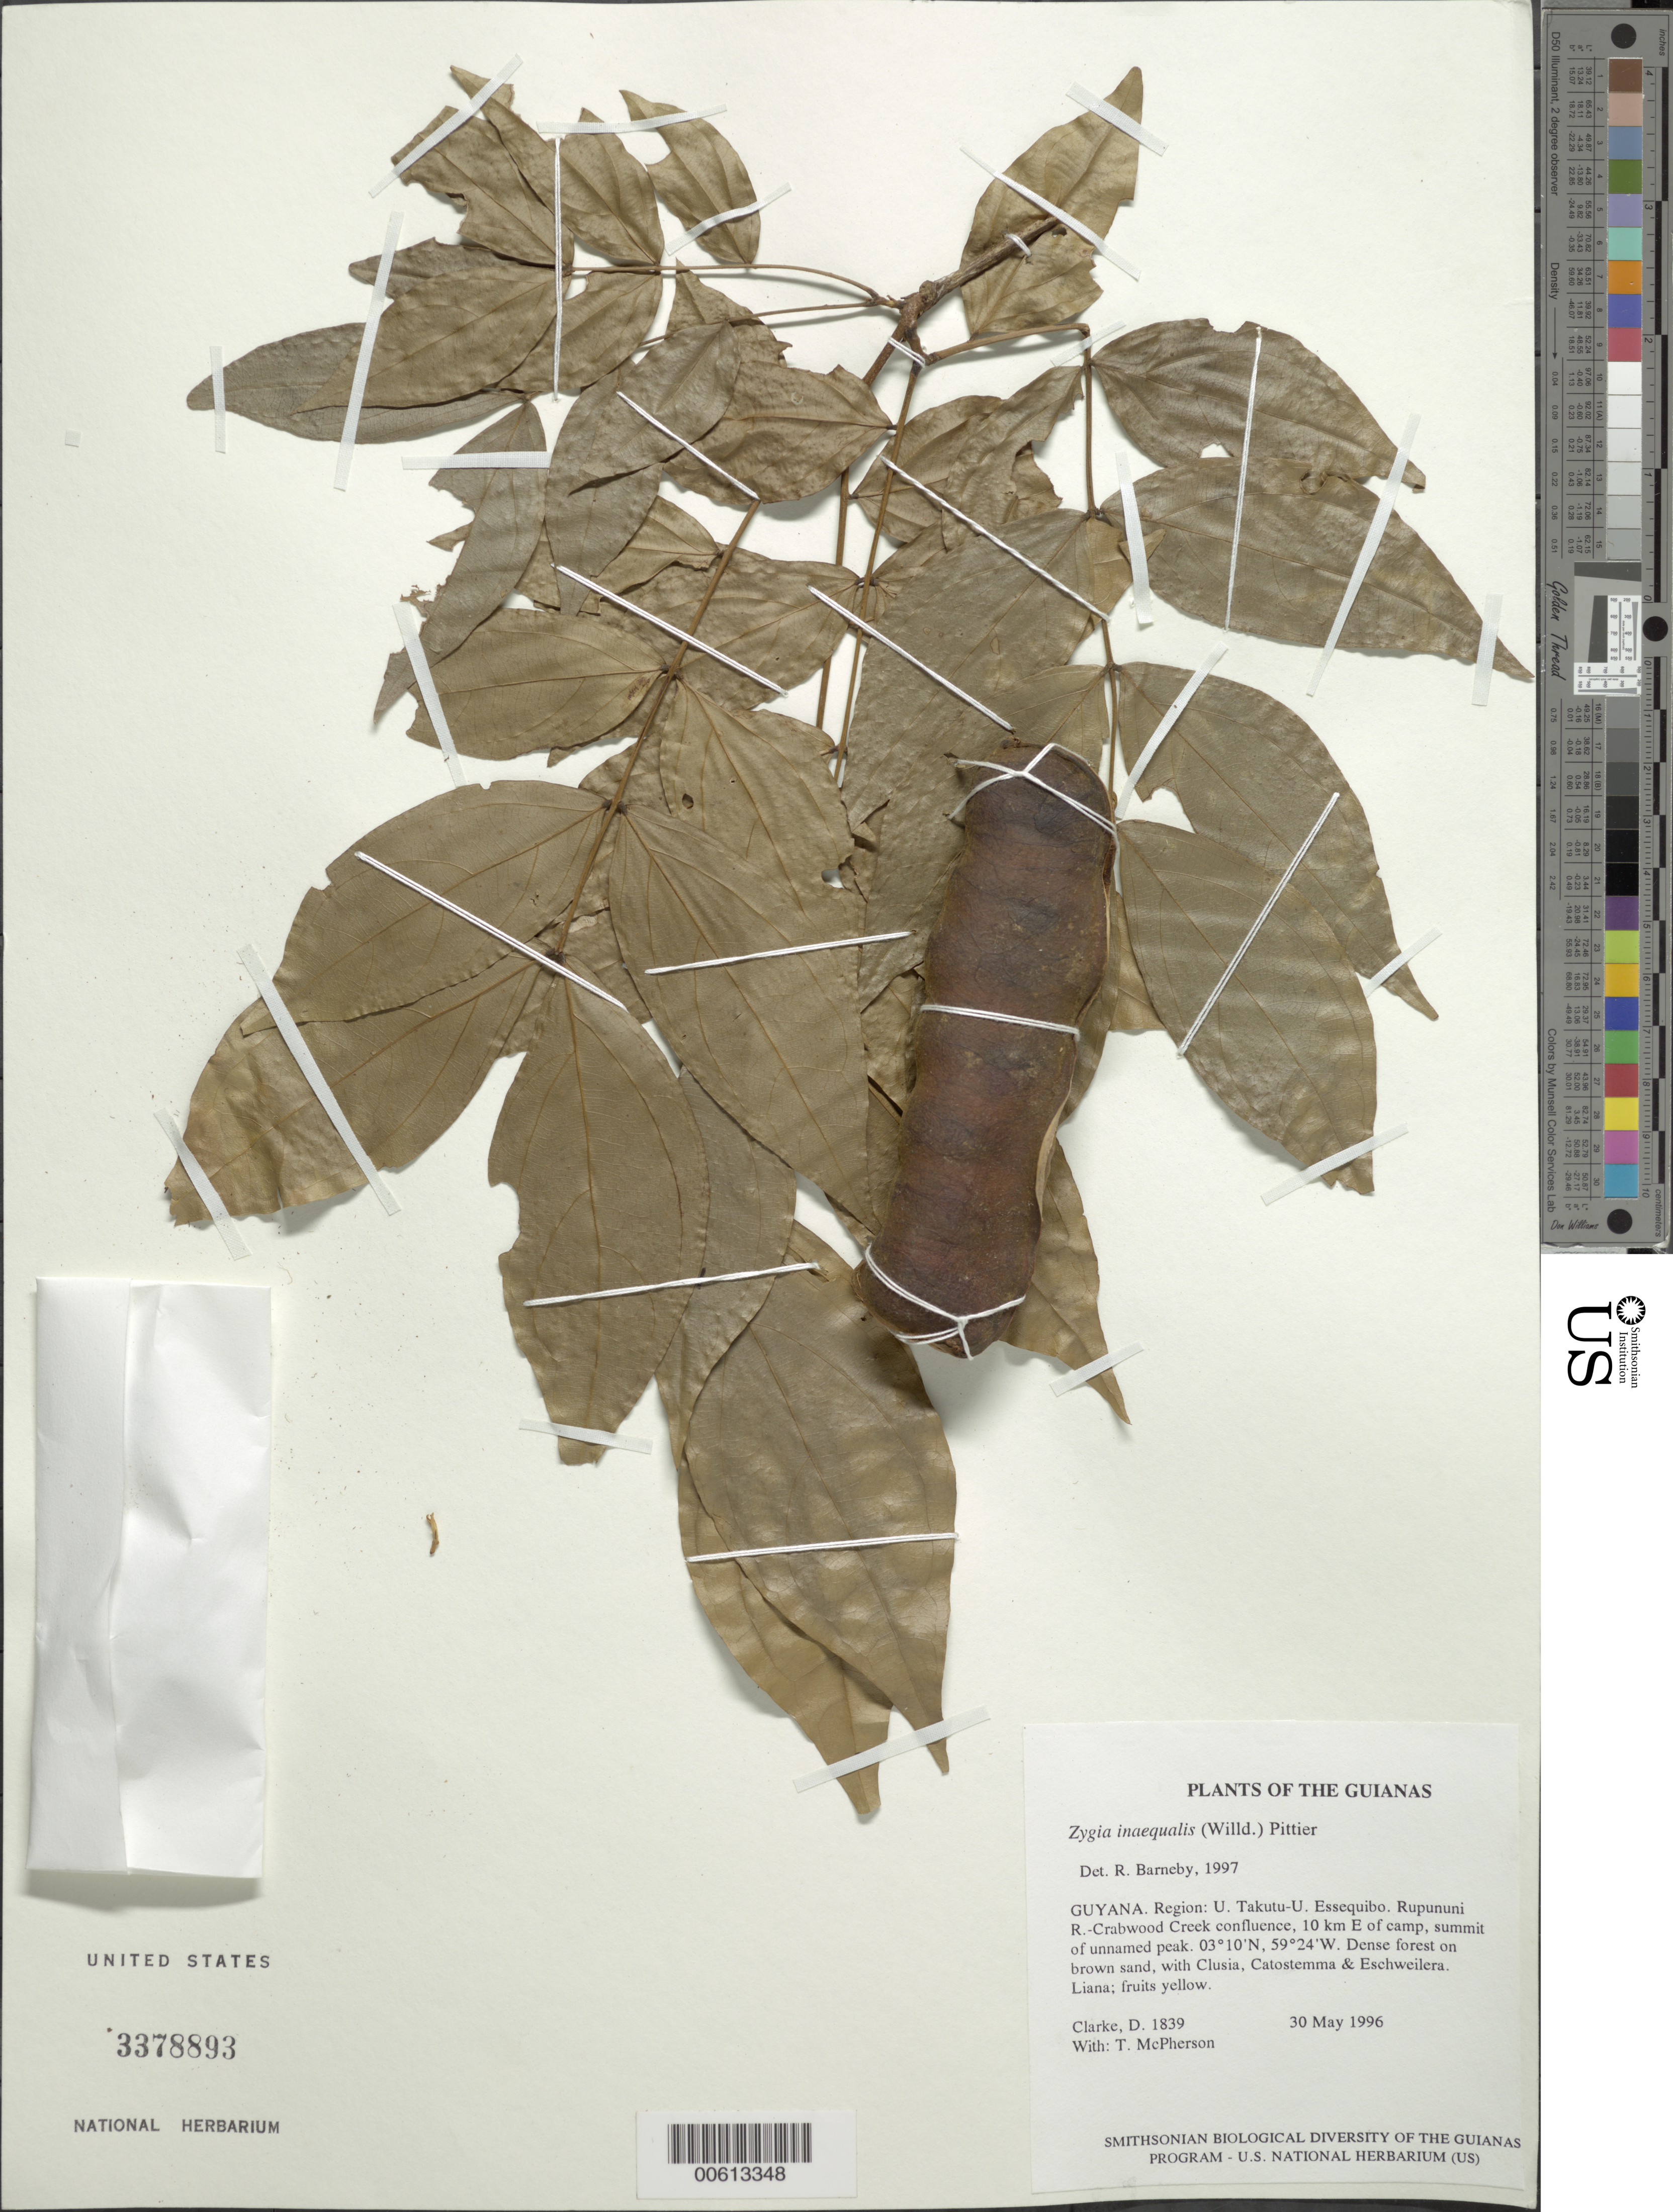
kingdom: Plantae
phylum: Tracheophyta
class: Magnoliopsida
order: Fabales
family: Fabaceae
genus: Zygia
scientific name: Zygia inaequalis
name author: (Humb. & Bonpl. ex Willd.) Pittier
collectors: H. D. Clarke & T. McPherson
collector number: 1839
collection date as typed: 30 May 1996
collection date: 1996-05-30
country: Guyana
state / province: U. Takutu-U. Essequibo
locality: Rupununi R.-Crabwood Creek confluence, 10 km E of camp, summit of unnamed peak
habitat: Dense forest on brown sand, with Clusia, Catostemma & Eschweilera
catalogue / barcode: US 3378893